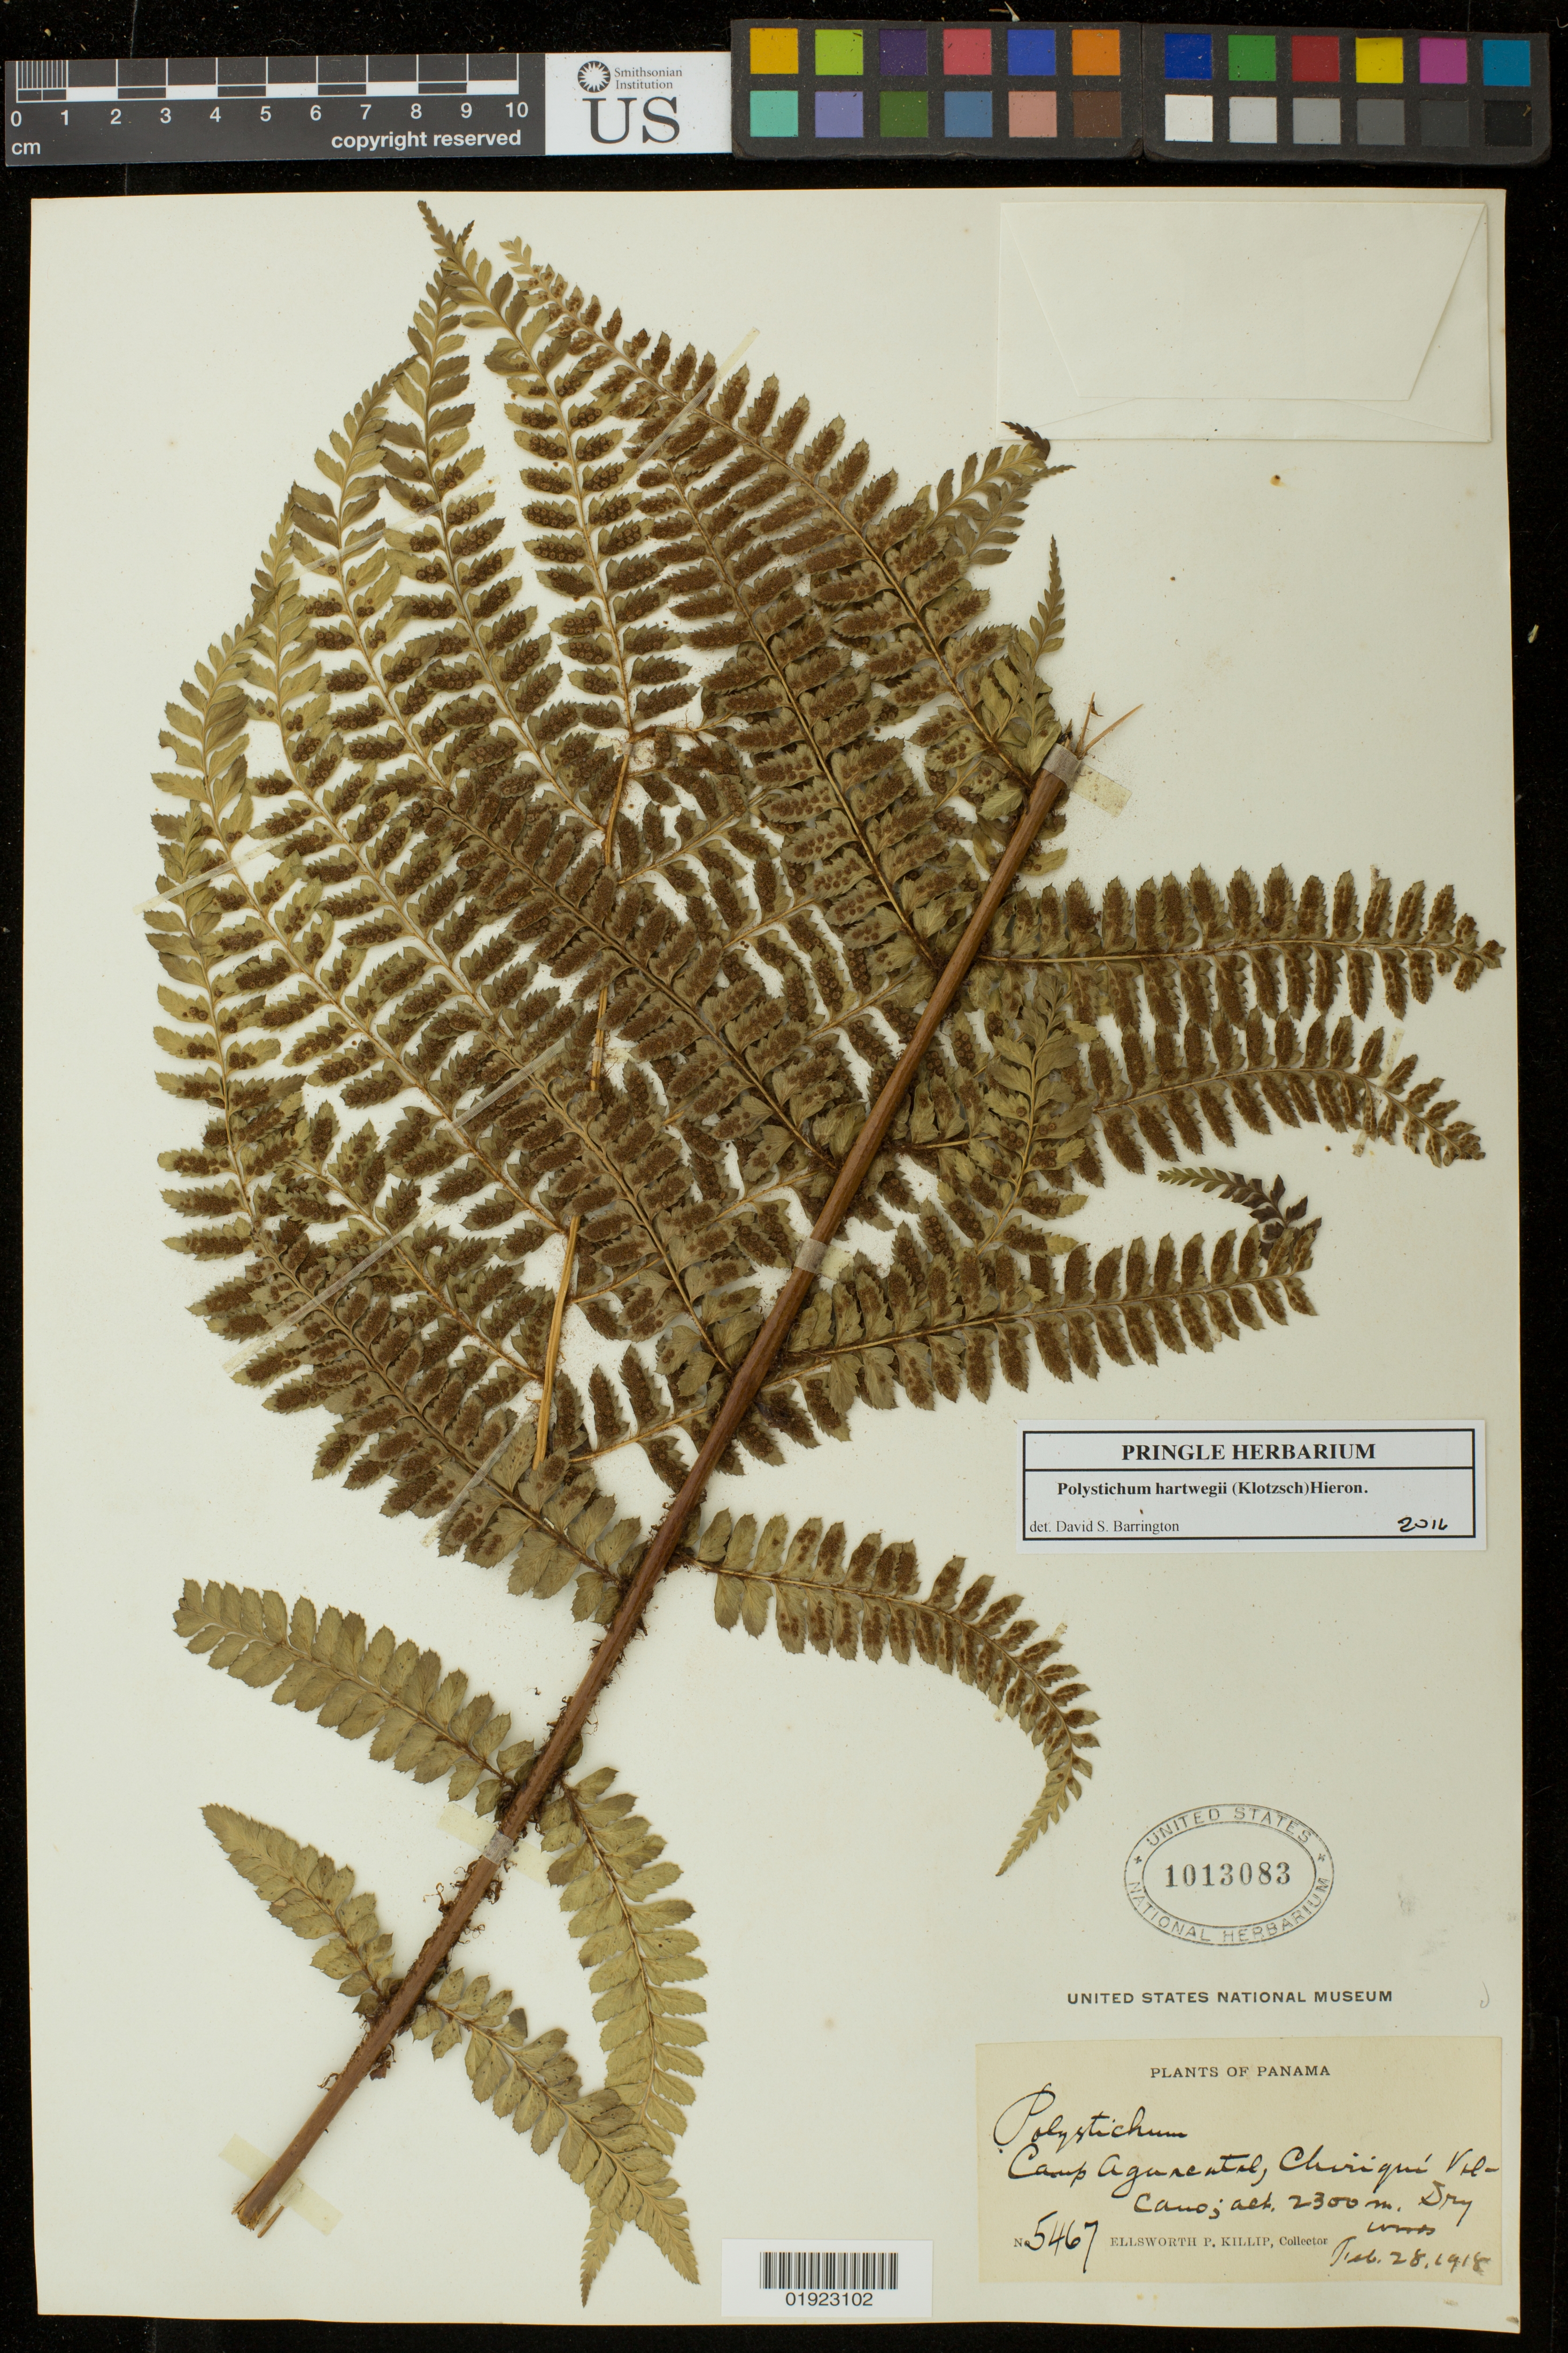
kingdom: Plantae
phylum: Tracheophyta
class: Polypodiopsida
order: Polypodiales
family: Dryopteridaceae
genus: Polystichum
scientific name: Polystichum hartwegii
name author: (Klotzsch) Hieron.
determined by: Barrington, D. S., Curator (VT), University of Vermont (UNITED STATES)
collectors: E. P. Killip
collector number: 5467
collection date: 1918-02-28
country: Panama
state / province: Chiriqui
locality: Camp Aguacatal.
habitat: Dry woods.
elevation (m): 2300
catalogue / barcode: US 1013083